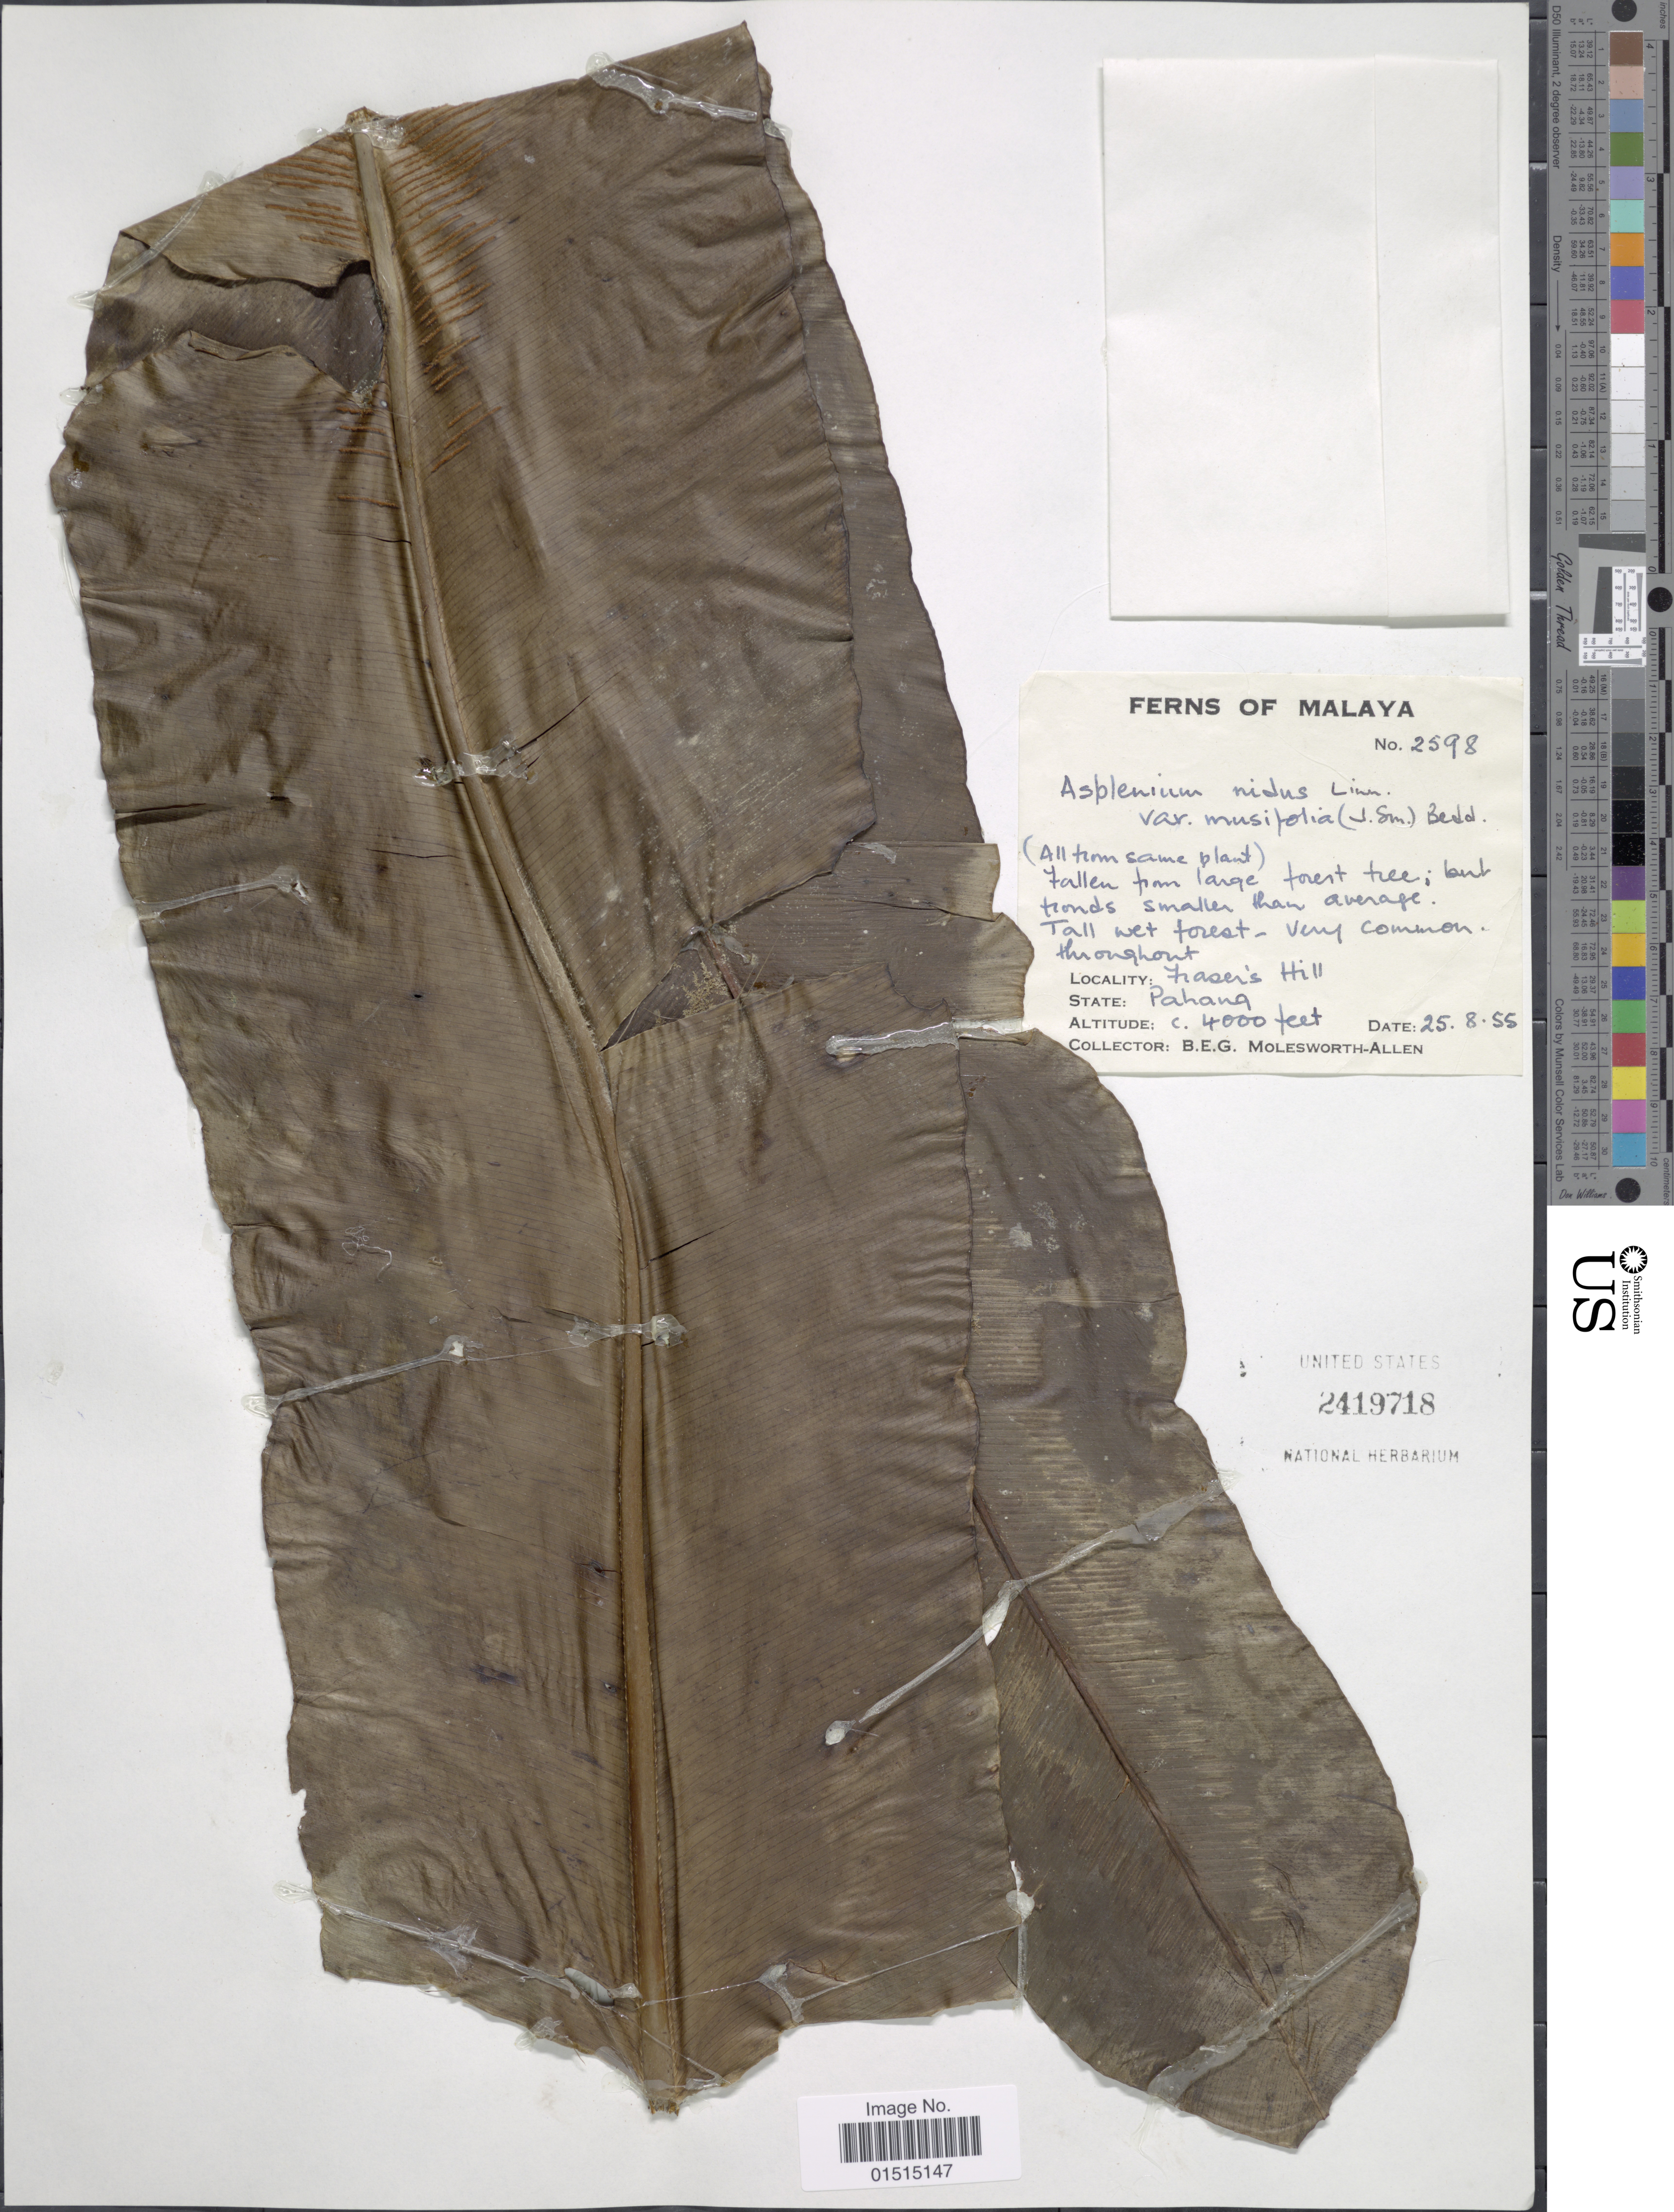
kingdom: Plantae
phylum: Tracheophyta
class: Polypodiopsida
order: Polypodiales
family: Aspleniaceae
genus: Asplenium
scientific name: Asplenium nidus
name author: L.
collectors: B. E. G. Molesworth-Allen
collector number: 2598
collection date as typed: Transcribed d/m/y: 25/8/55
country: Malaysia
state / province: Pahang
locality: Fraser's Hill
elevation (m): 1219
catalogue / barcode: US 2419718